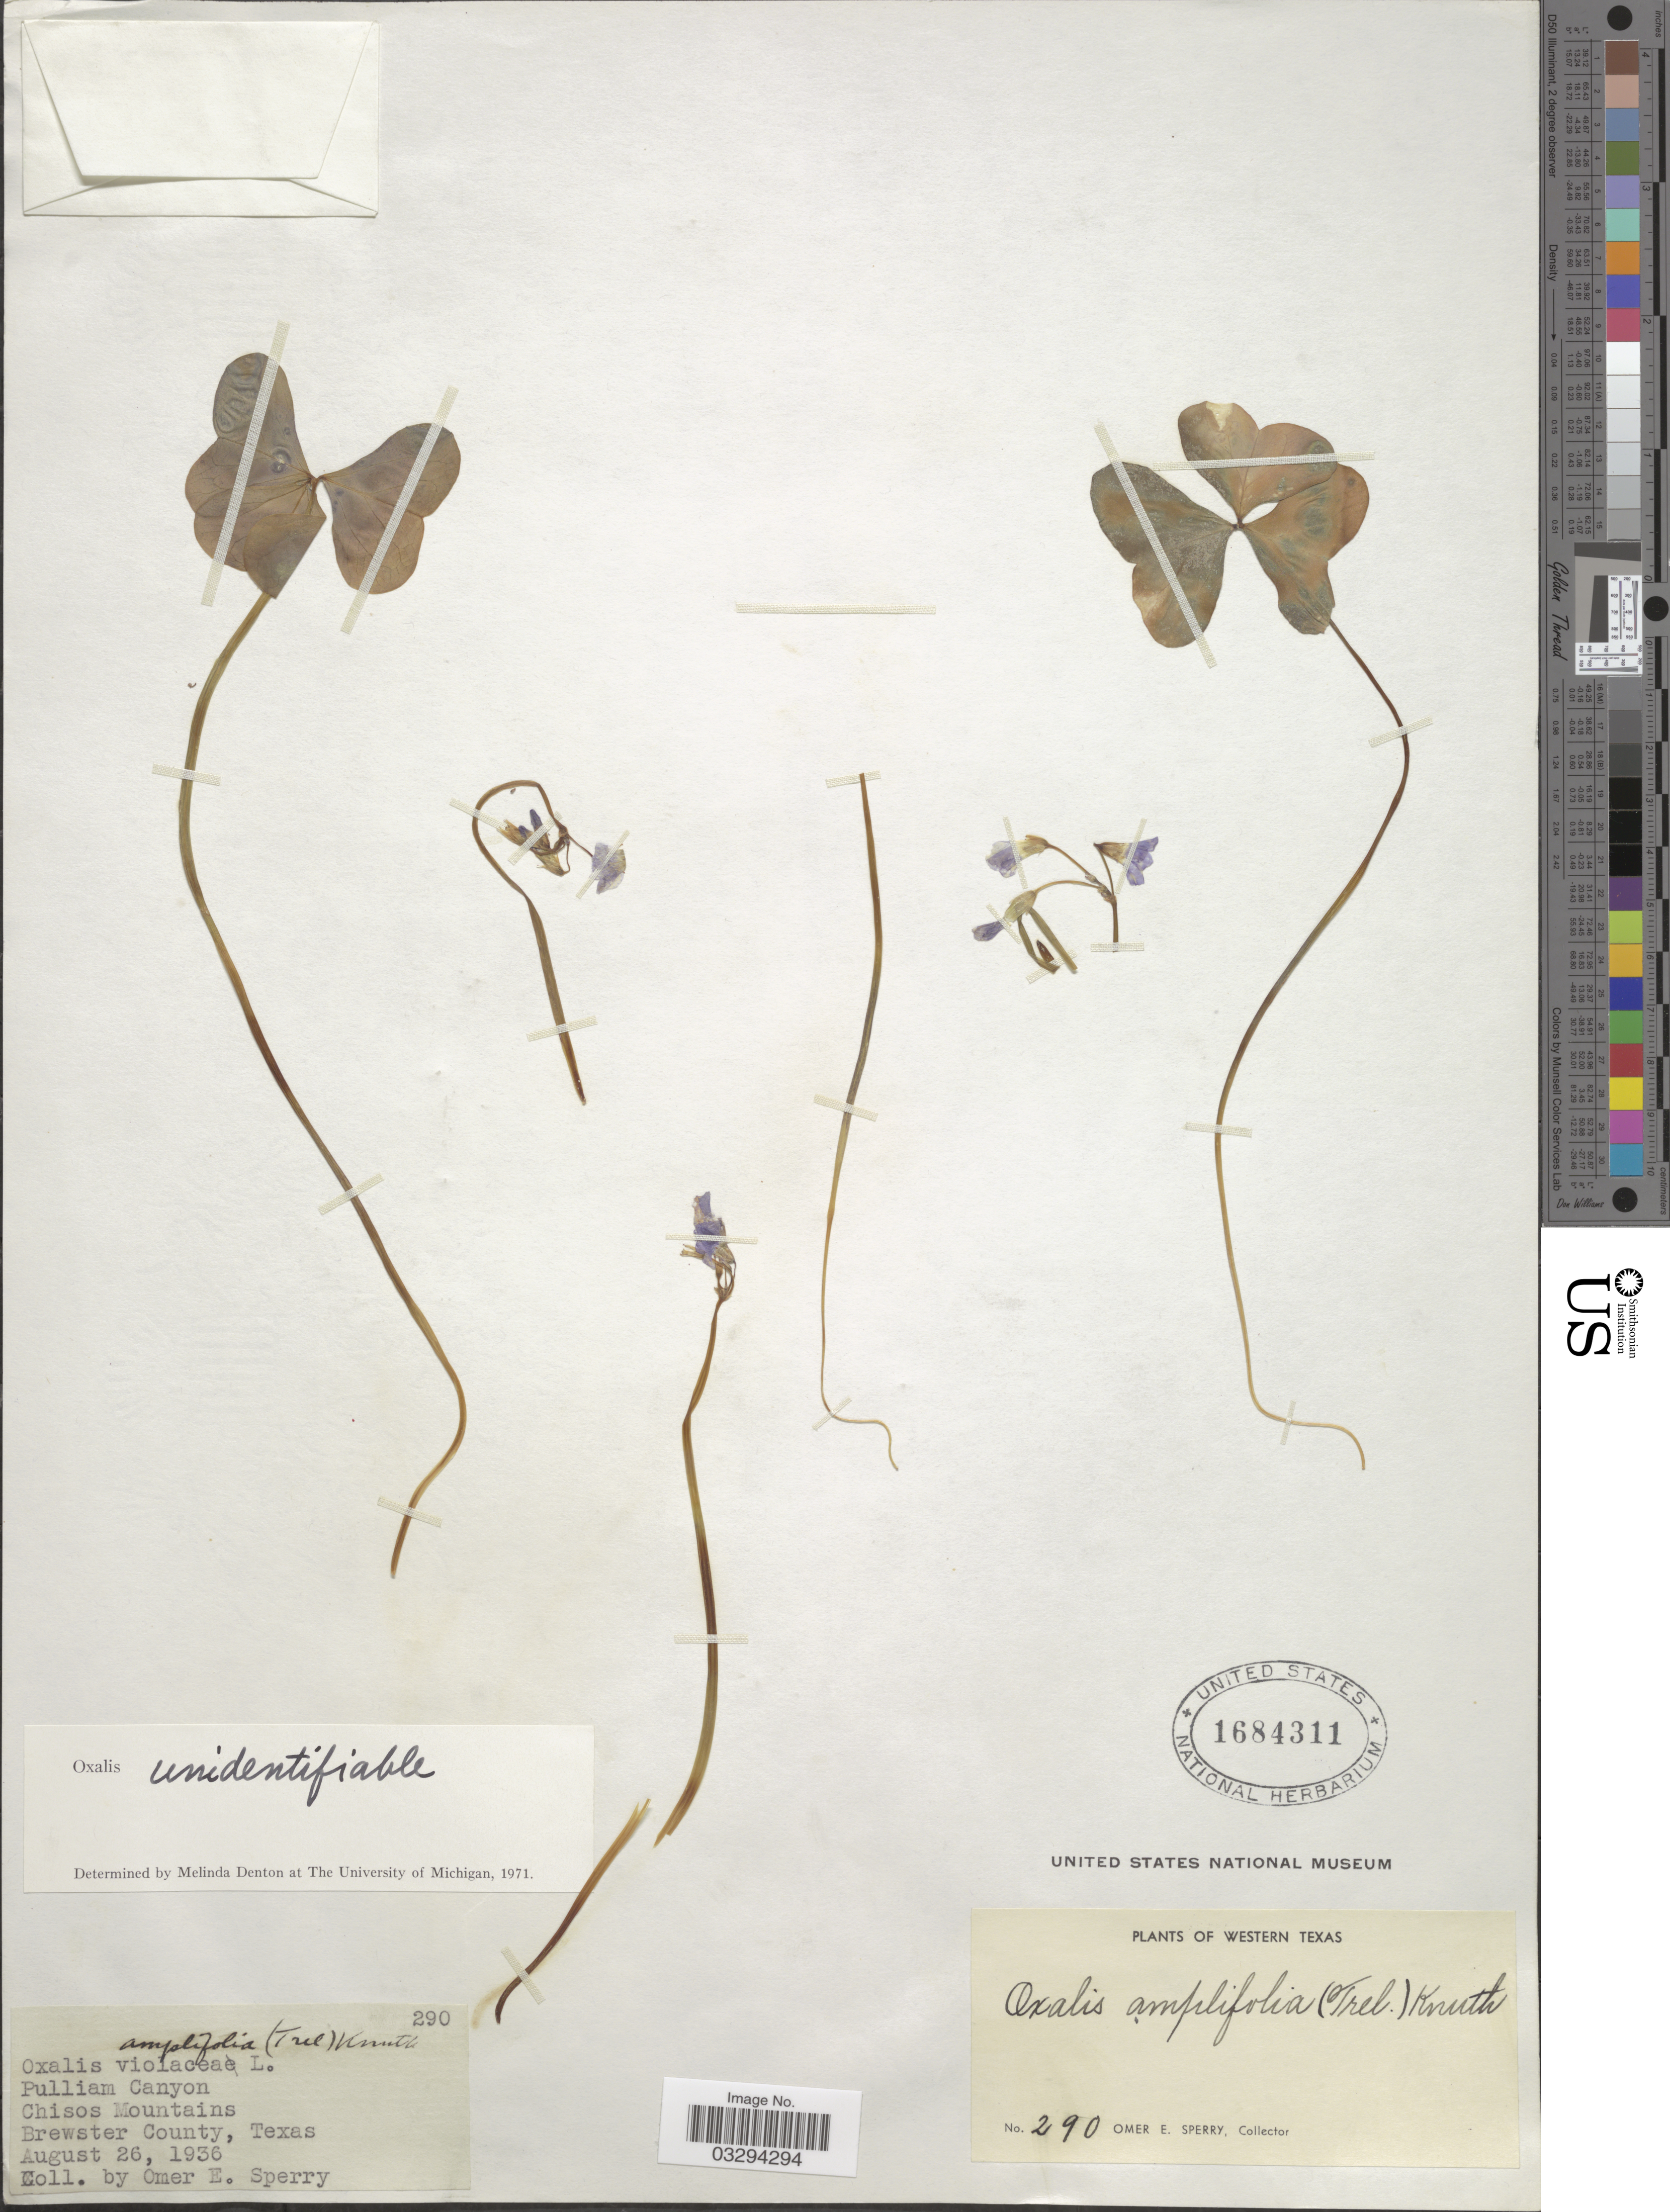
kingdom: Plantae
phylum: Tracheophyta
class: Magnoliopsida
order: Oxalidales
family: Oxalidaceae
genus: Oxalis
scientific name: Oxalis sp.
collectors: O. E. Sperry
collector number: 290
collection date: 1936-08-26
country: United States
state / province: Texas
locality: Pulliam Canyon. Chisos Mountains. Brewster County.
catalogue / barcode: US 1684311